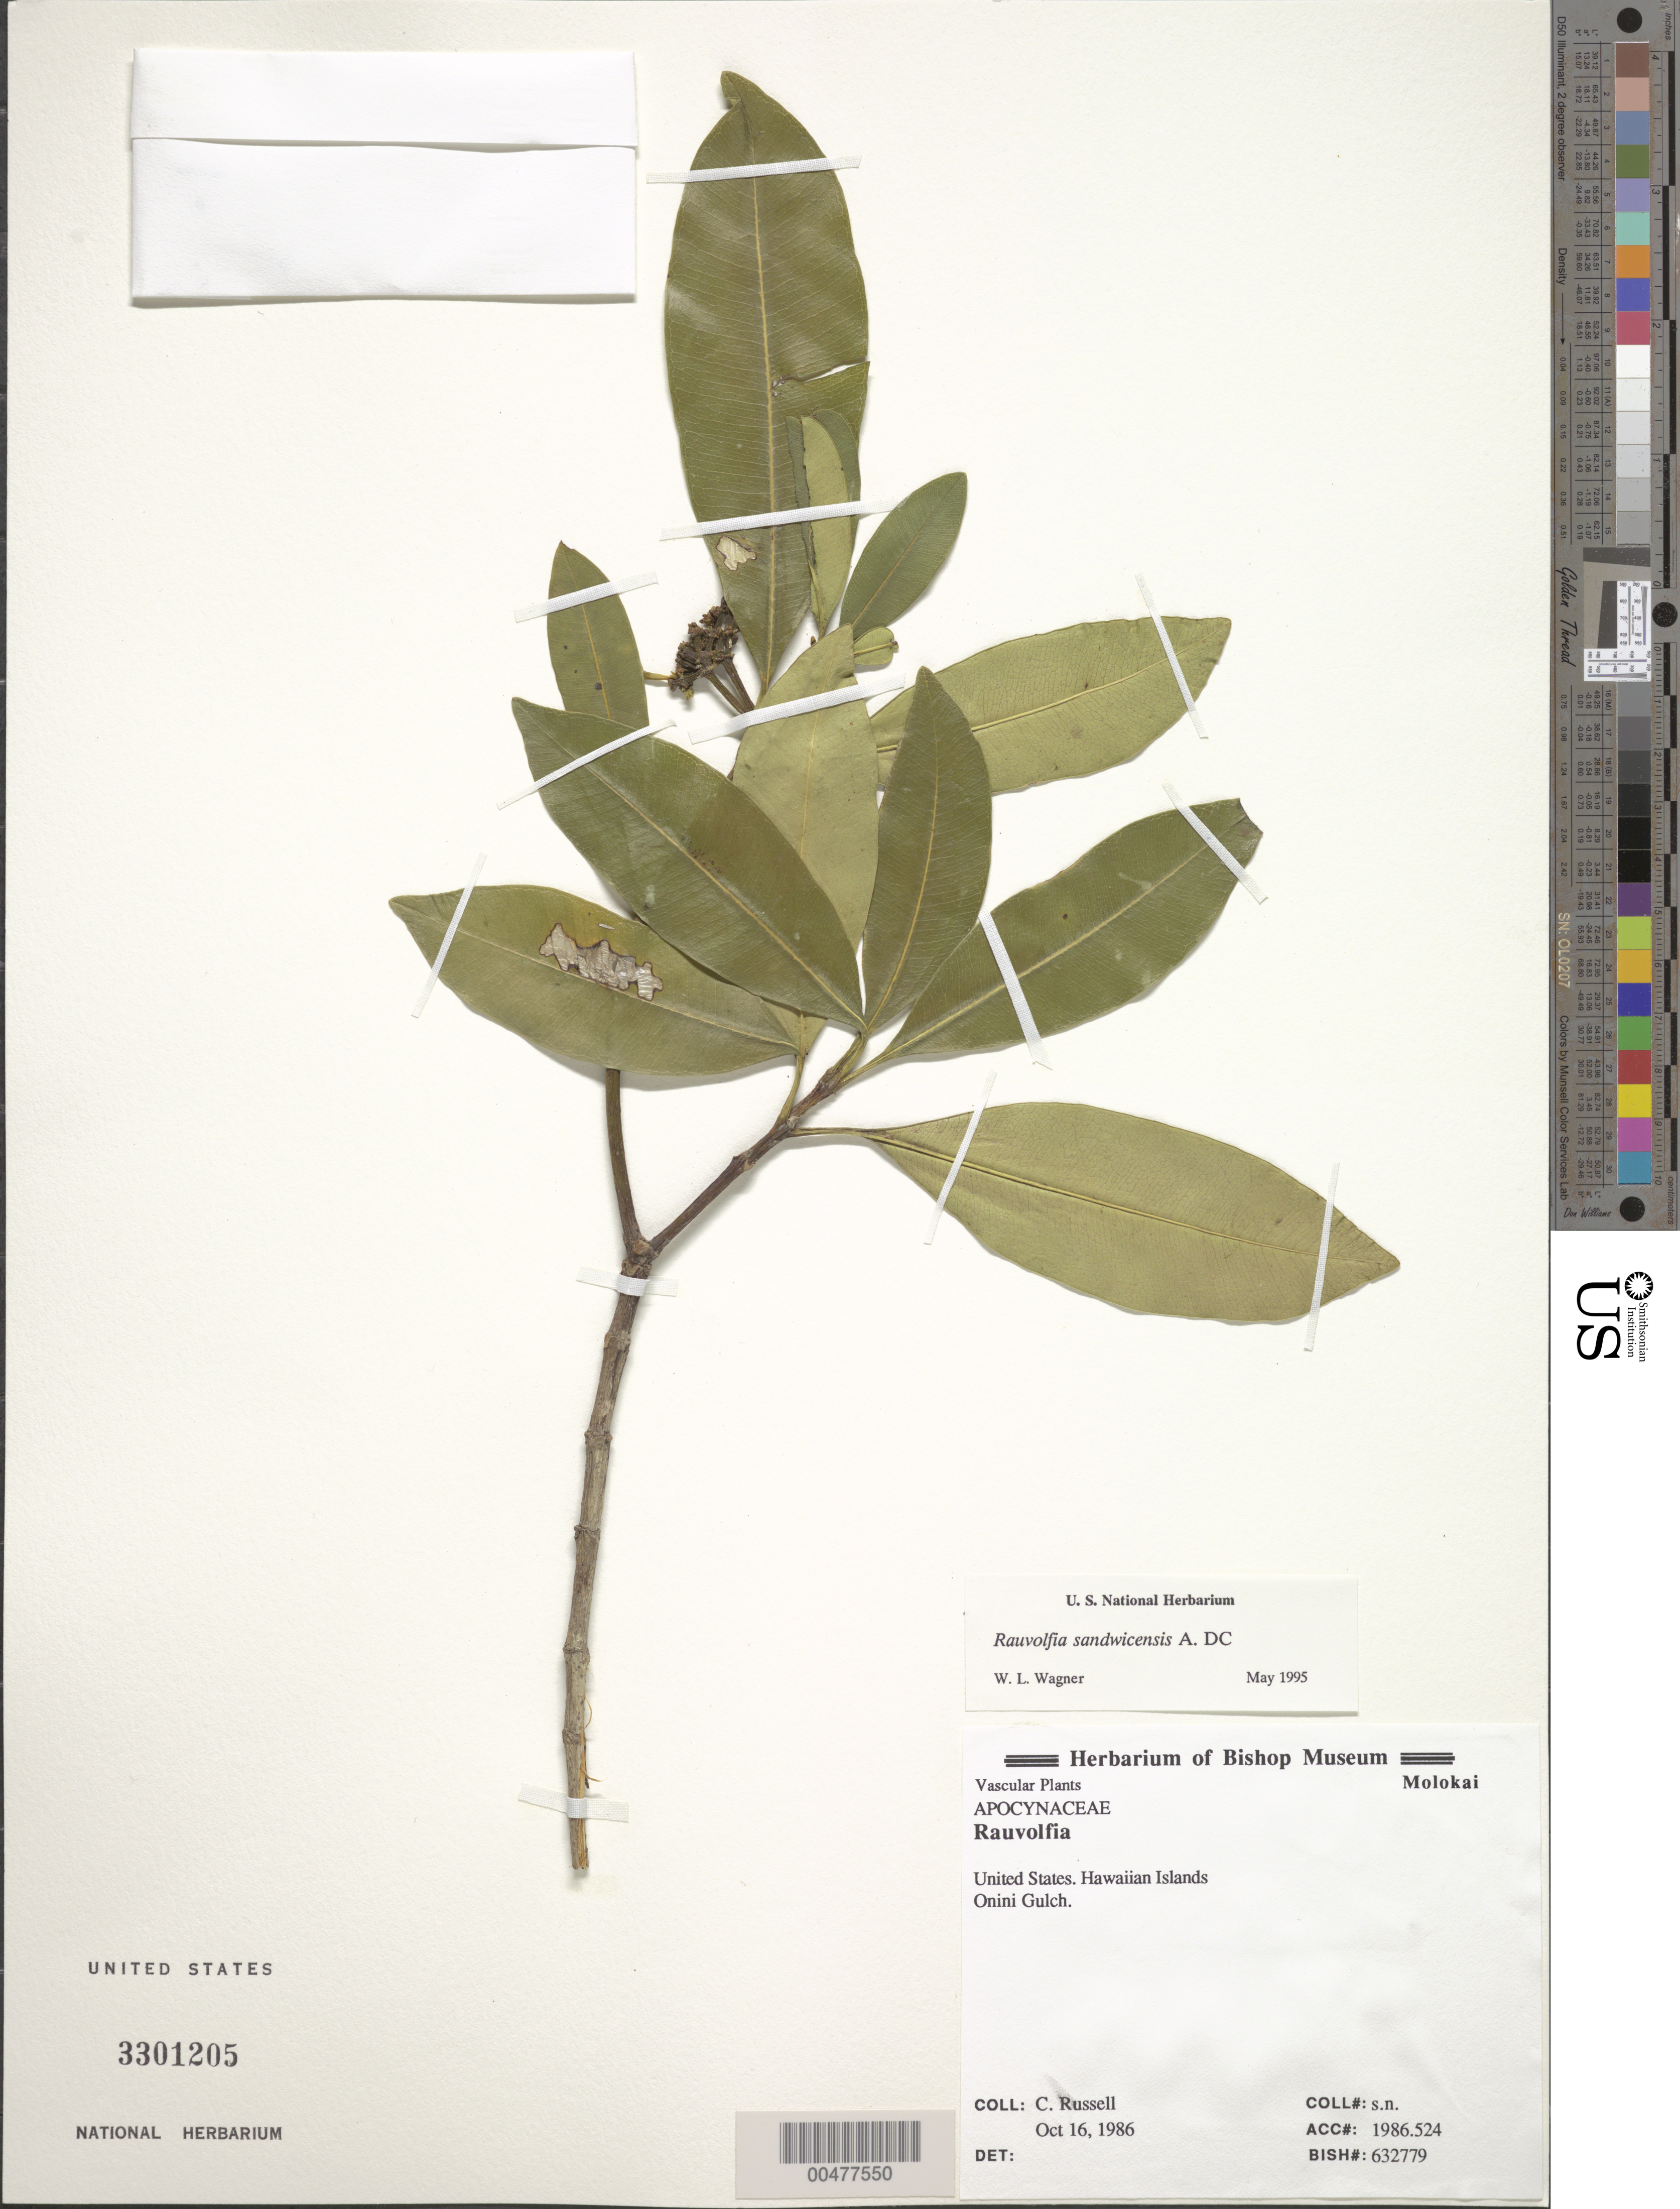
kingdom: Plantae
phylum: Tracheophyta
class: Magnoliopsida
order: Gentianales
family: Apocynaceae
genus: Rauvolfia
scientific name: Rauvolfia sandwicensis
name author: A. DC.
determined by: Wagner, W. L., (BOT), Smithsonian Institution - National Museum of Natural History (UNITED STATES)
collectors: C. Russell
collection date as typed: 16 Oct 1986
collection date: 1986-10-16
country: United States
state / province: Hawaii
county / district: Maui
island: Moloka'i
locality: Onini Gulch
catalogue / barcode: US 3301205